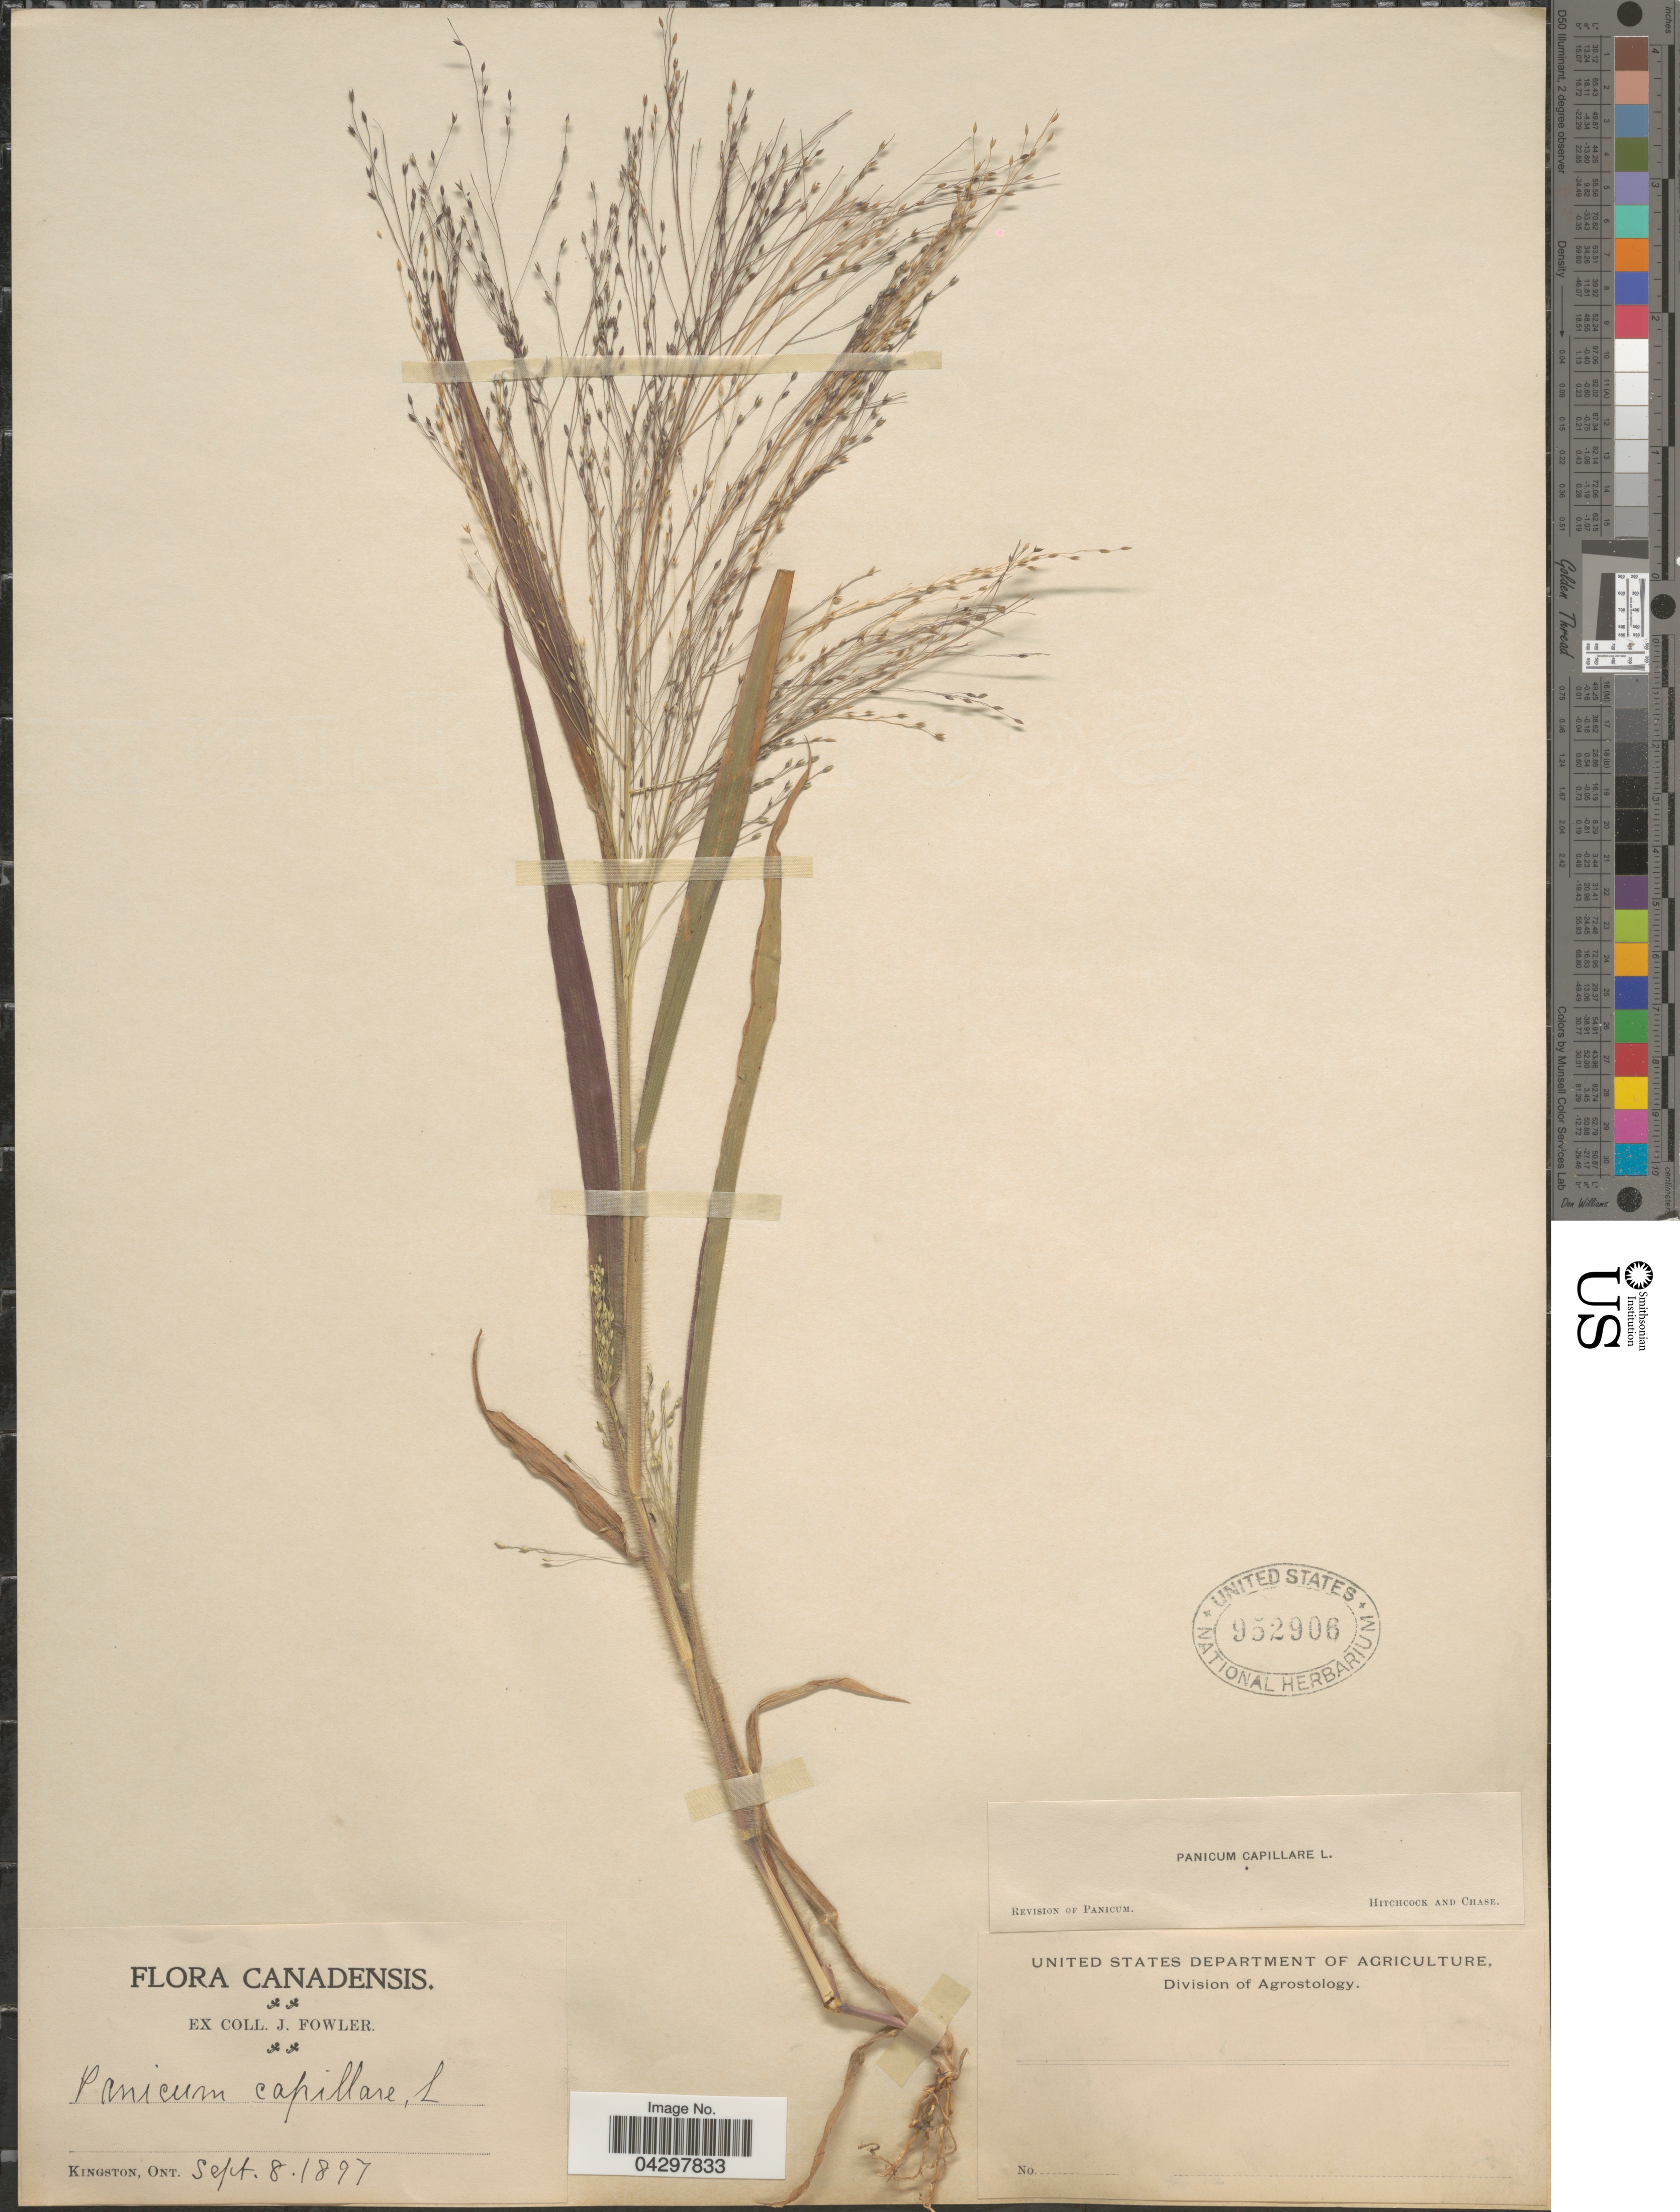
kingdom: Plantae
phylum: Tracheophyta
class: Liliopsida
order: Poales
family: Poaceae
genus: Panicum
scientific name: Panicum capillare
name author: L.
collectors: J. Fowler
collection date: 1897-09-08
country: Canada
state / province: Ontario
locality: Kingston.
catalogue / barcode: US 952906